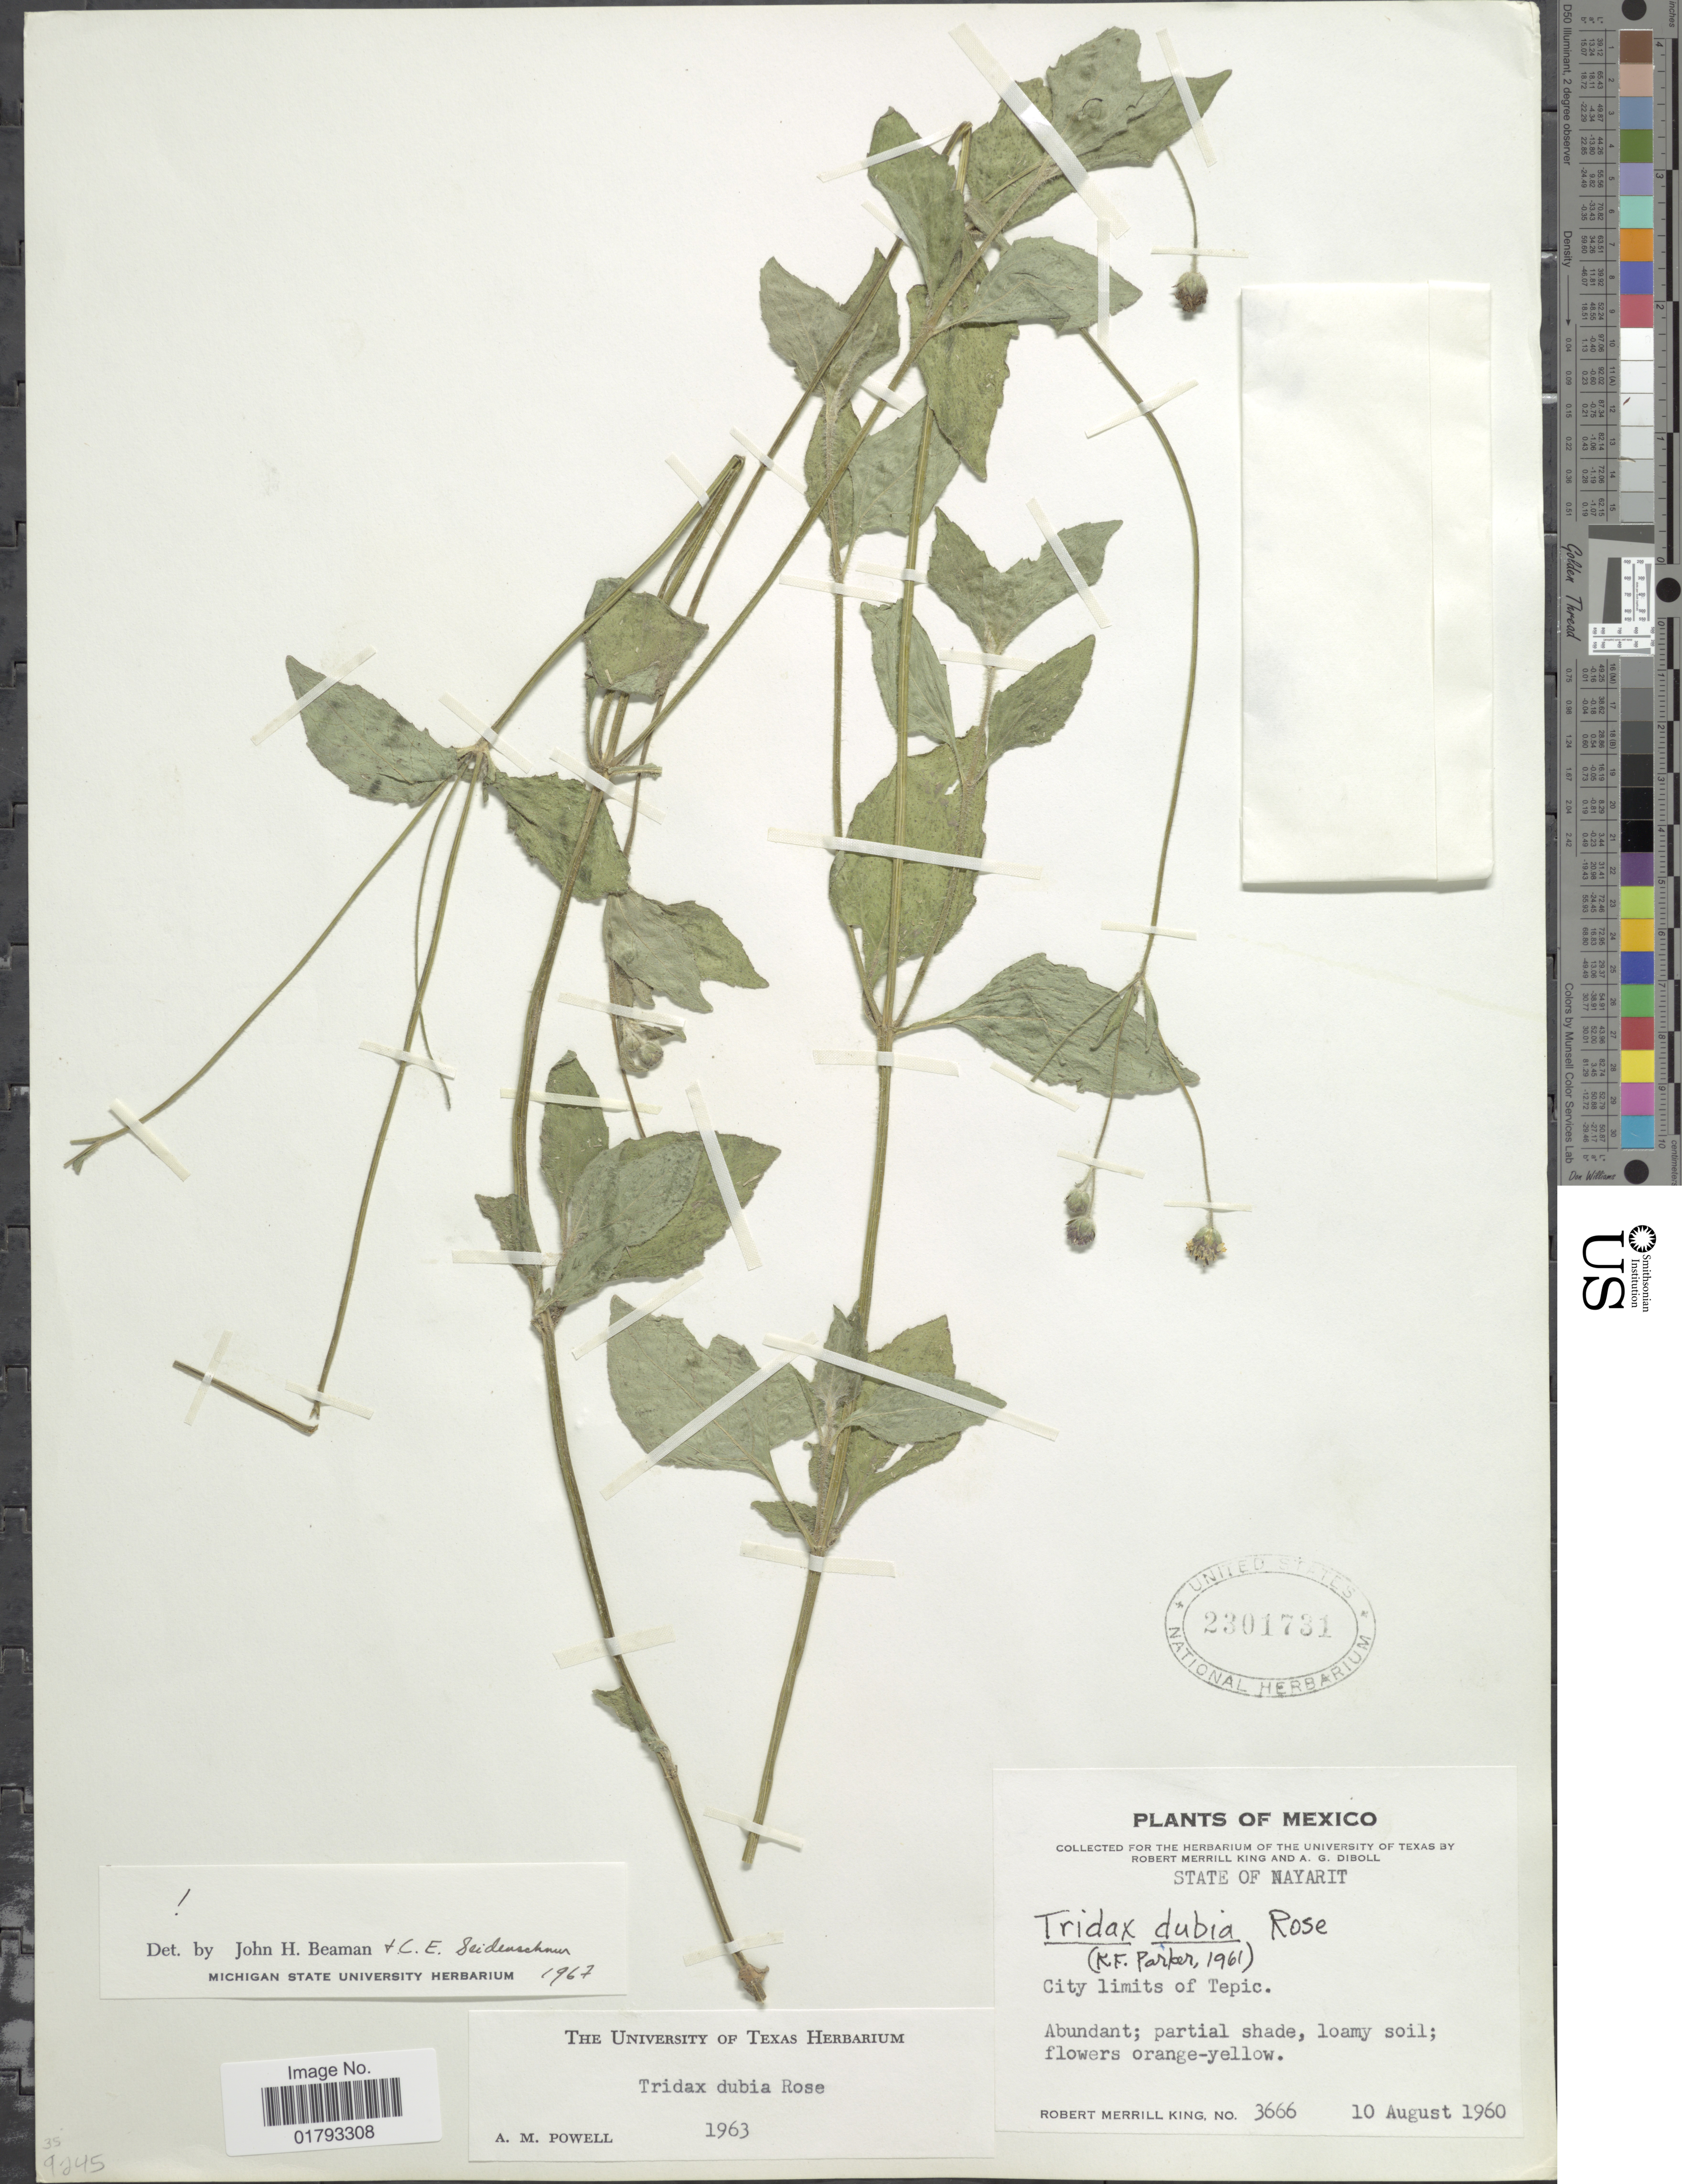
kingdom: Plantae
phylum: Tracheophyta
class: Magnoliopsida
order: Asterales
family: Asteraceae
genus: Tridax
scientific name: Tridax dubia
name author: Rose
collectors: R. M. King & A. Diboll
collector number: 3666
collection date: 1960-08-10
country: Mexico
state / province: Nayarit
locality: State of Nayarit. City limits of Tepic.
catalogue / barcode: US 2301731